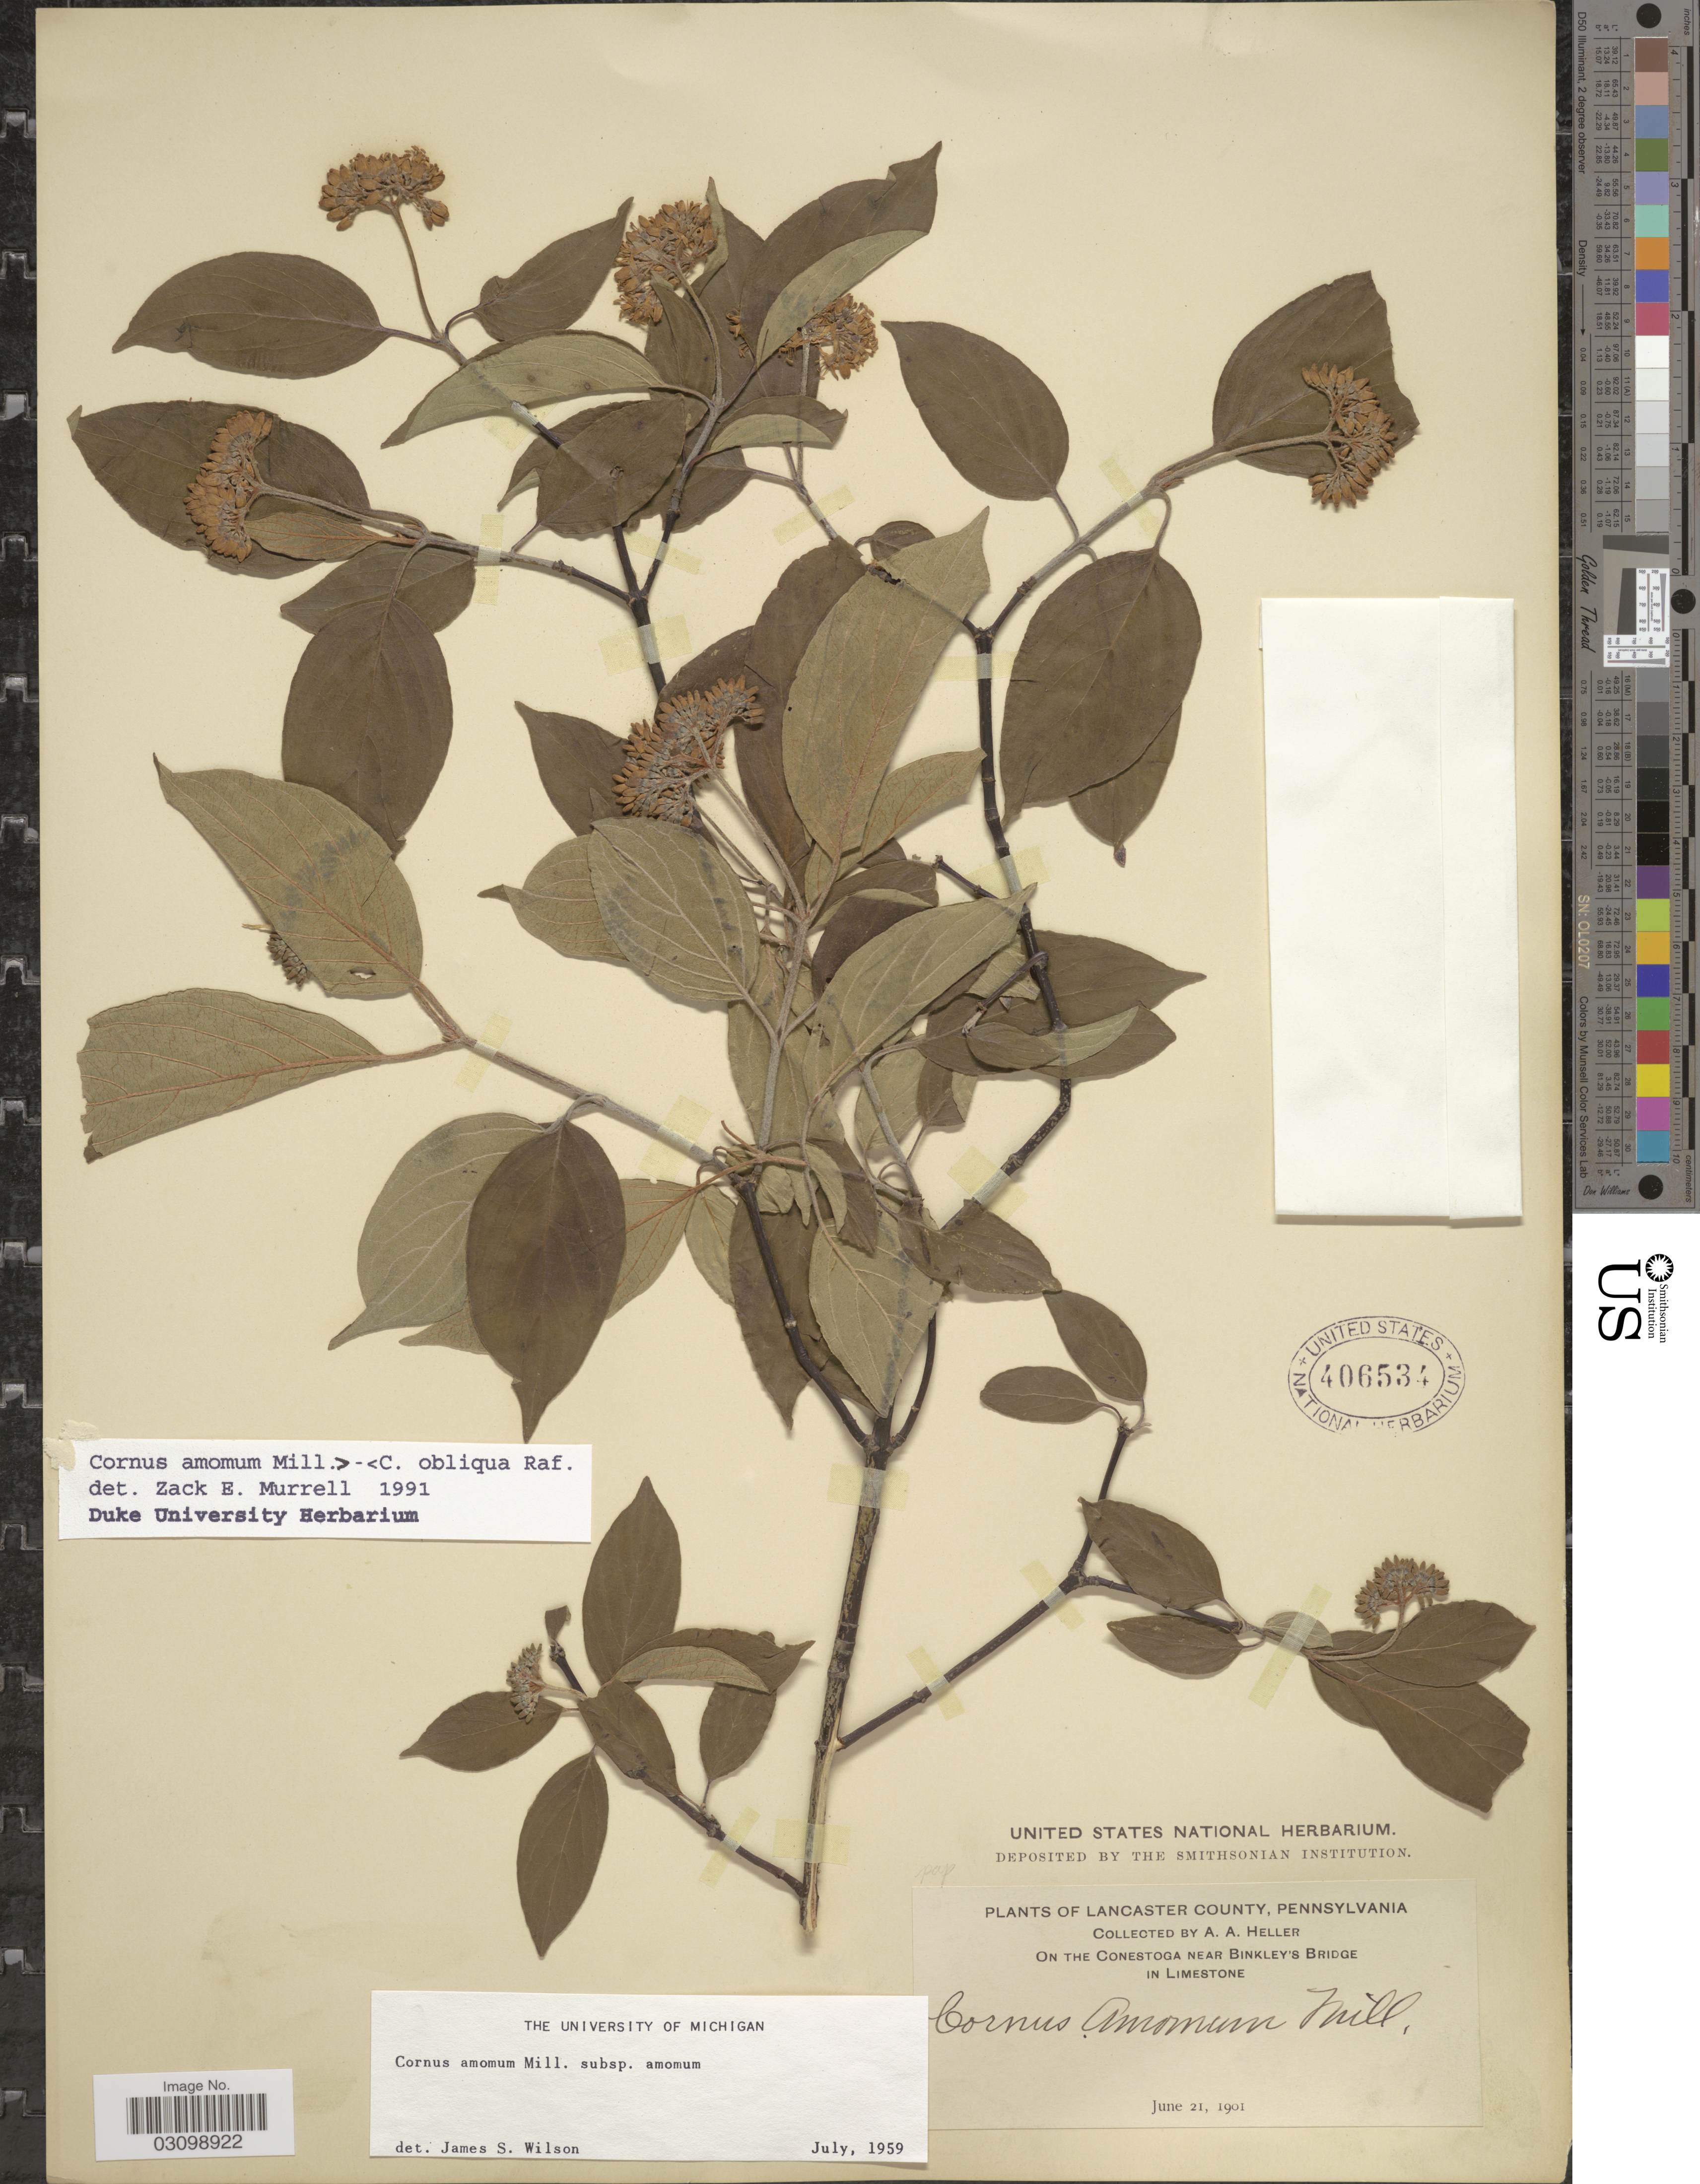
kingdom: Plantae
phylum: Tracheophyta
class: Magnoliopsida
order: Cornales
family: Cornaceae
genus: Cornus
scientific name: Cornus amomum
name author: Mill.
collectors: A. A. Heller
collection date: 1901-06-21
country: United States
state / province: Pennsylvania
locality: Lancaster County, On the Conestoga near Brinkley's Bridge in Limestone.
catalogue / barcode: US 406534